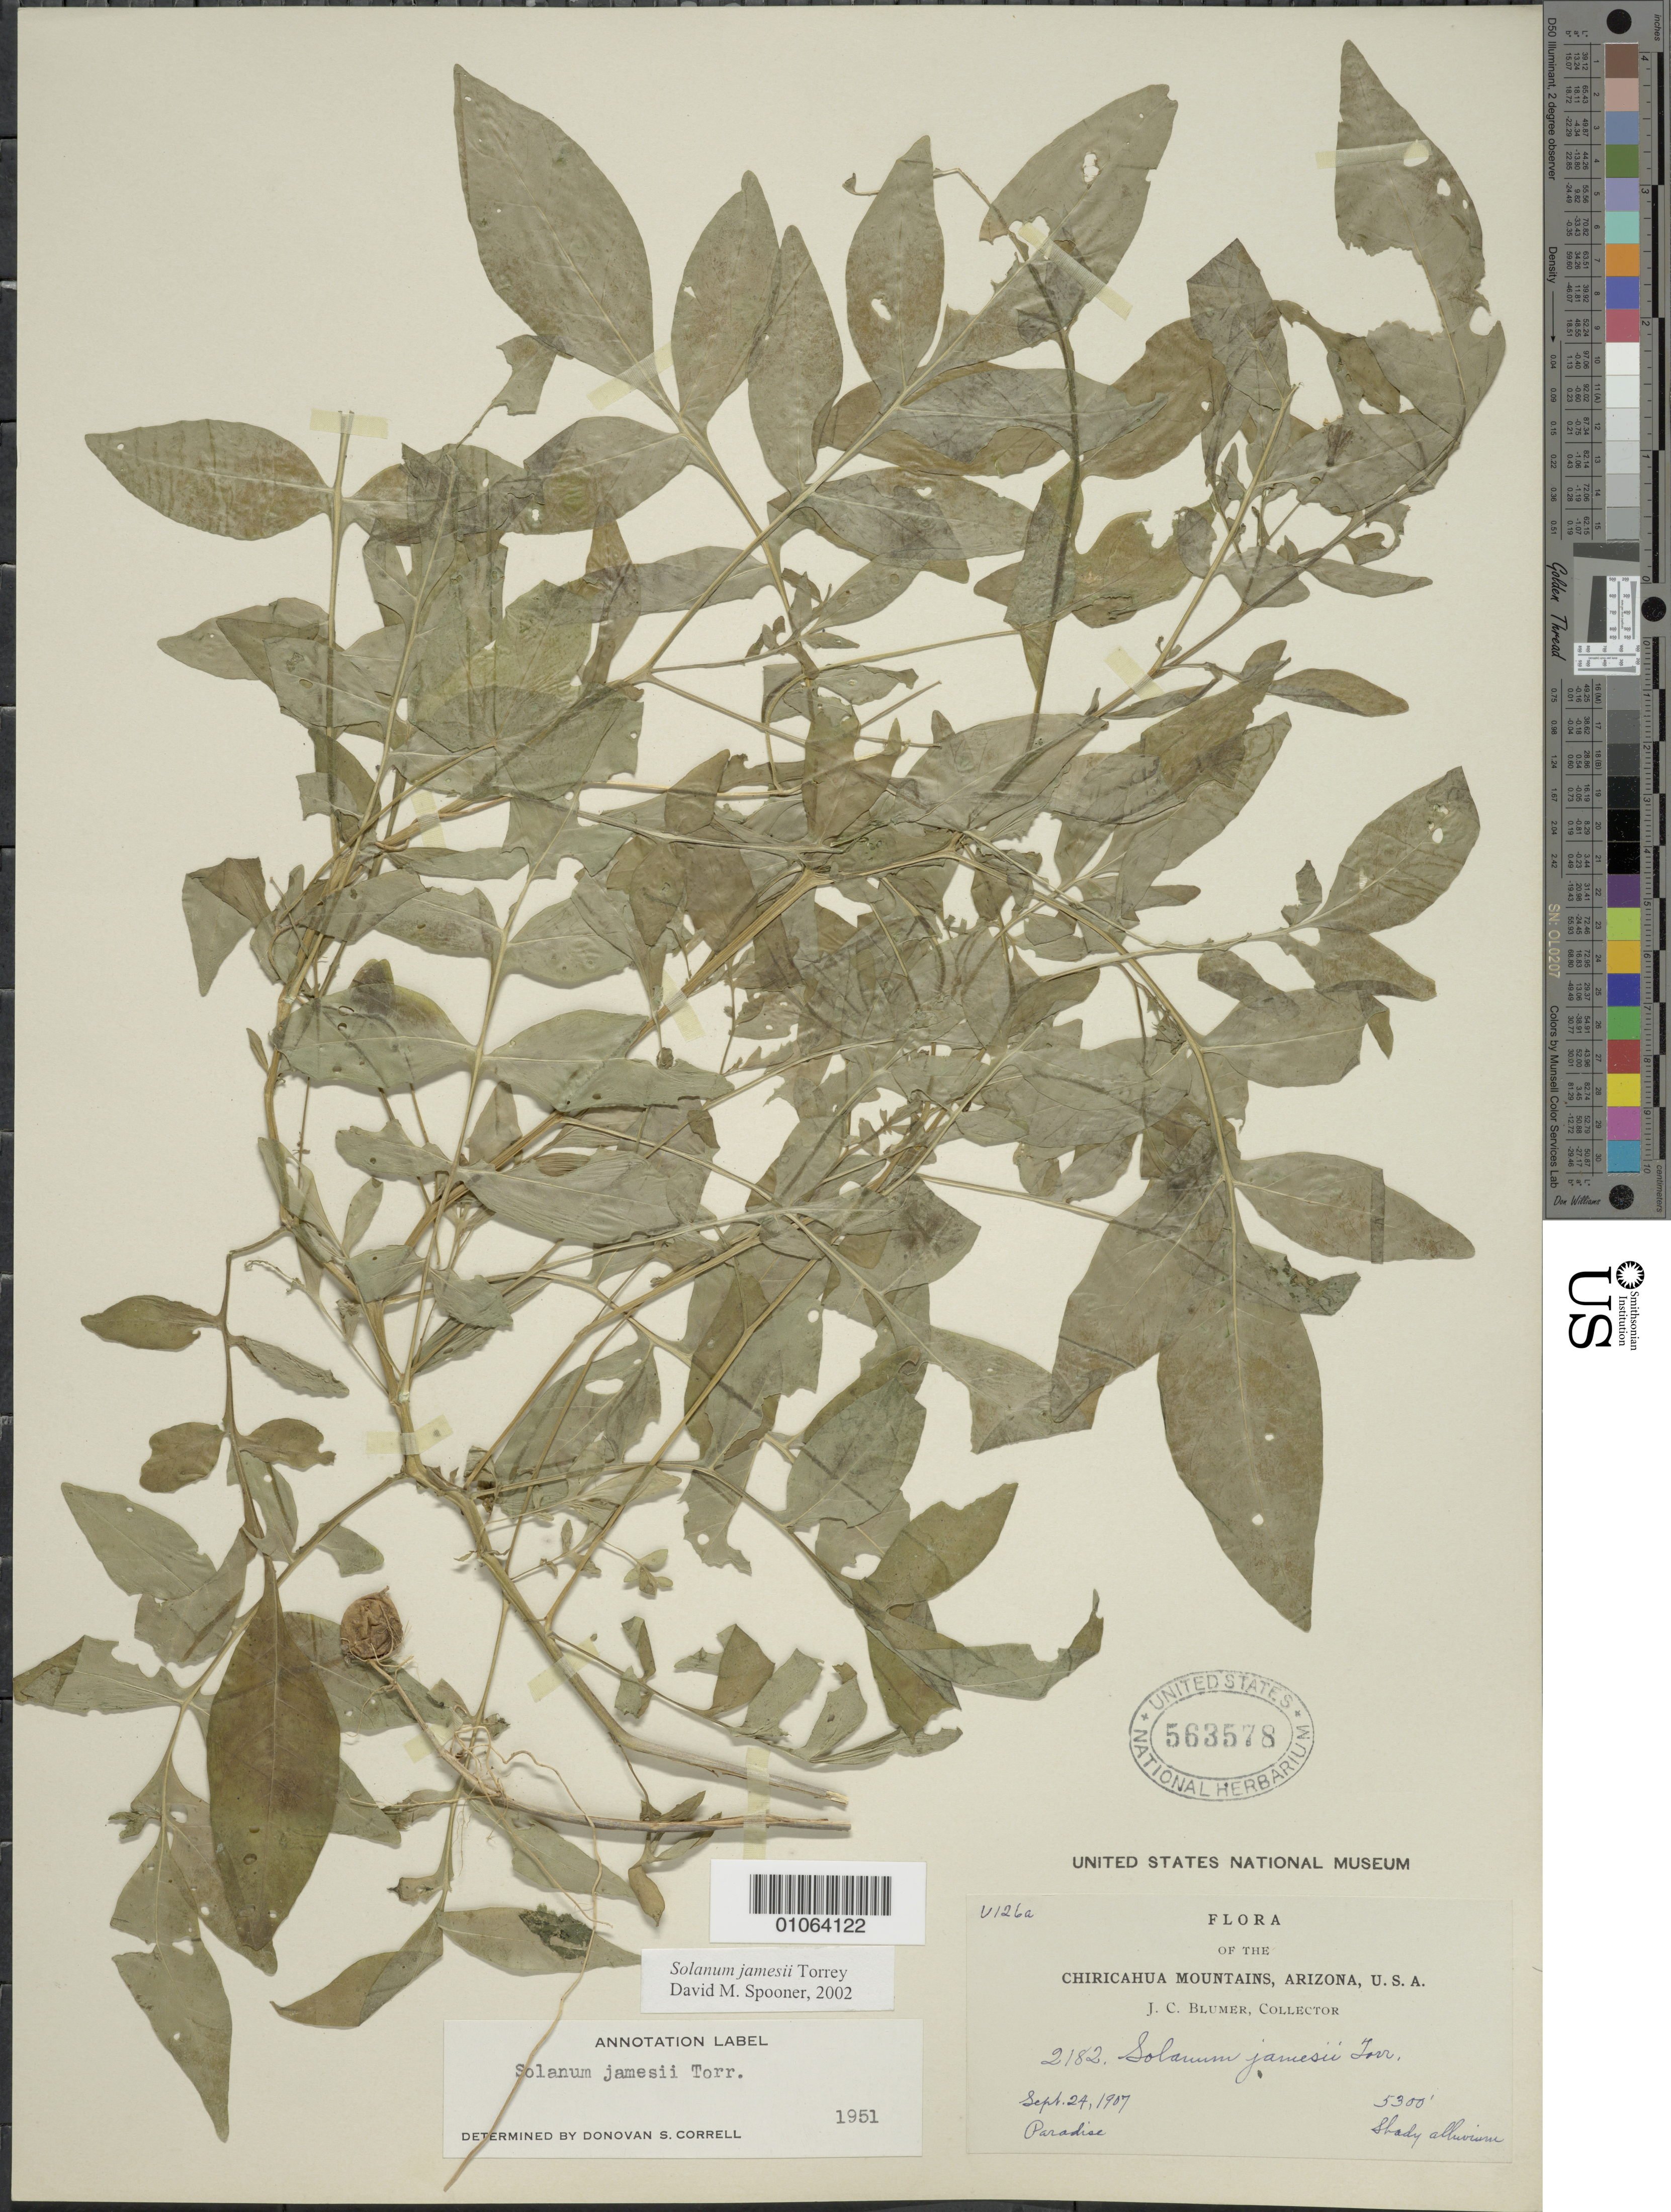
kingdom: Plantae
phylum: Tracheophyta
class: Magnoliopsida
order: Solanales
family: Solanaceae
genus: Solanum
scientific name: Solanum jamesii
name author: Torr.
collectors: J. C. Blumer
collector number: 2182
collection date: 1907-09-24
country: United States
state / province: Arizona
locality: The Chiricahua Mountains. Paradise.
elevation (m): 1615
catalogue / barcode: US 563578